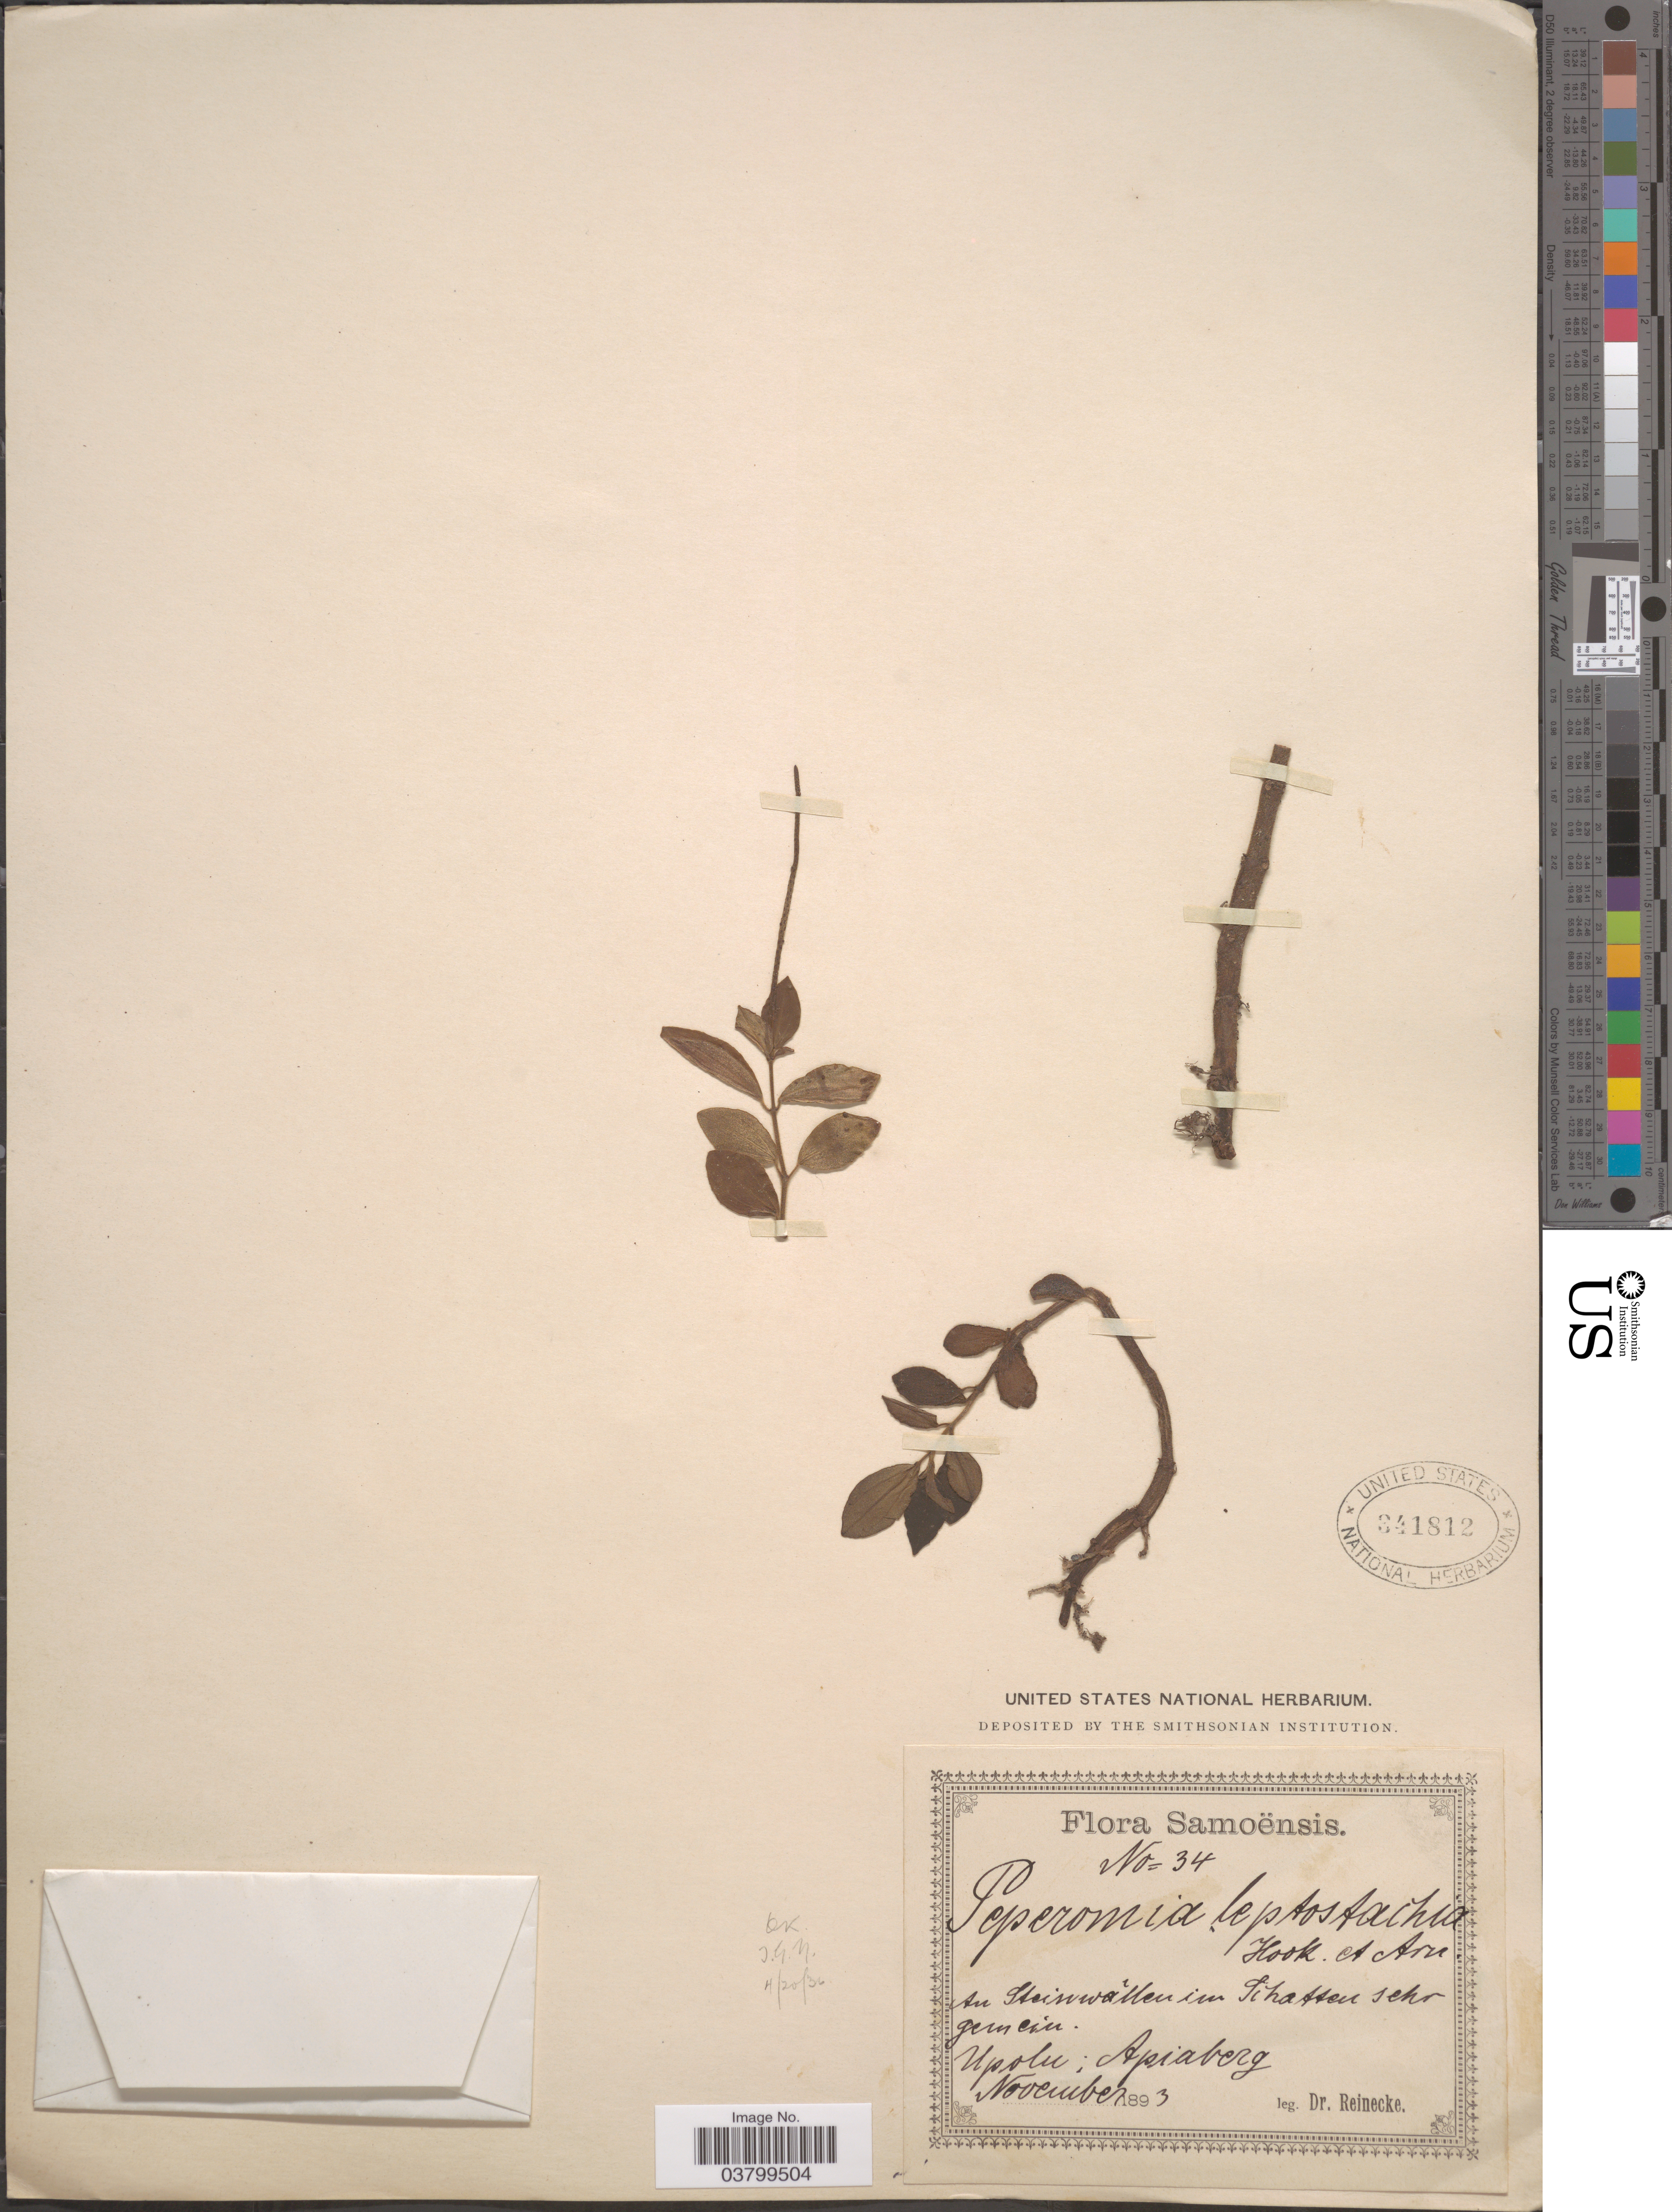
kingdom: Plantae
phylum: Tracheophyta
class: Magnoliopsida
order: Piperales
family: Piperaceae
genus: Peperomia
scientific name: Peperomia leptostachya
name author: Hook. & Arn.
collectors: -- Reinecke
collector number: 34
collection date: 1893-11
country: Samoa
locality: Samoënsis. Upolu: Apiaberg.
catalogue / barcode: US 341812